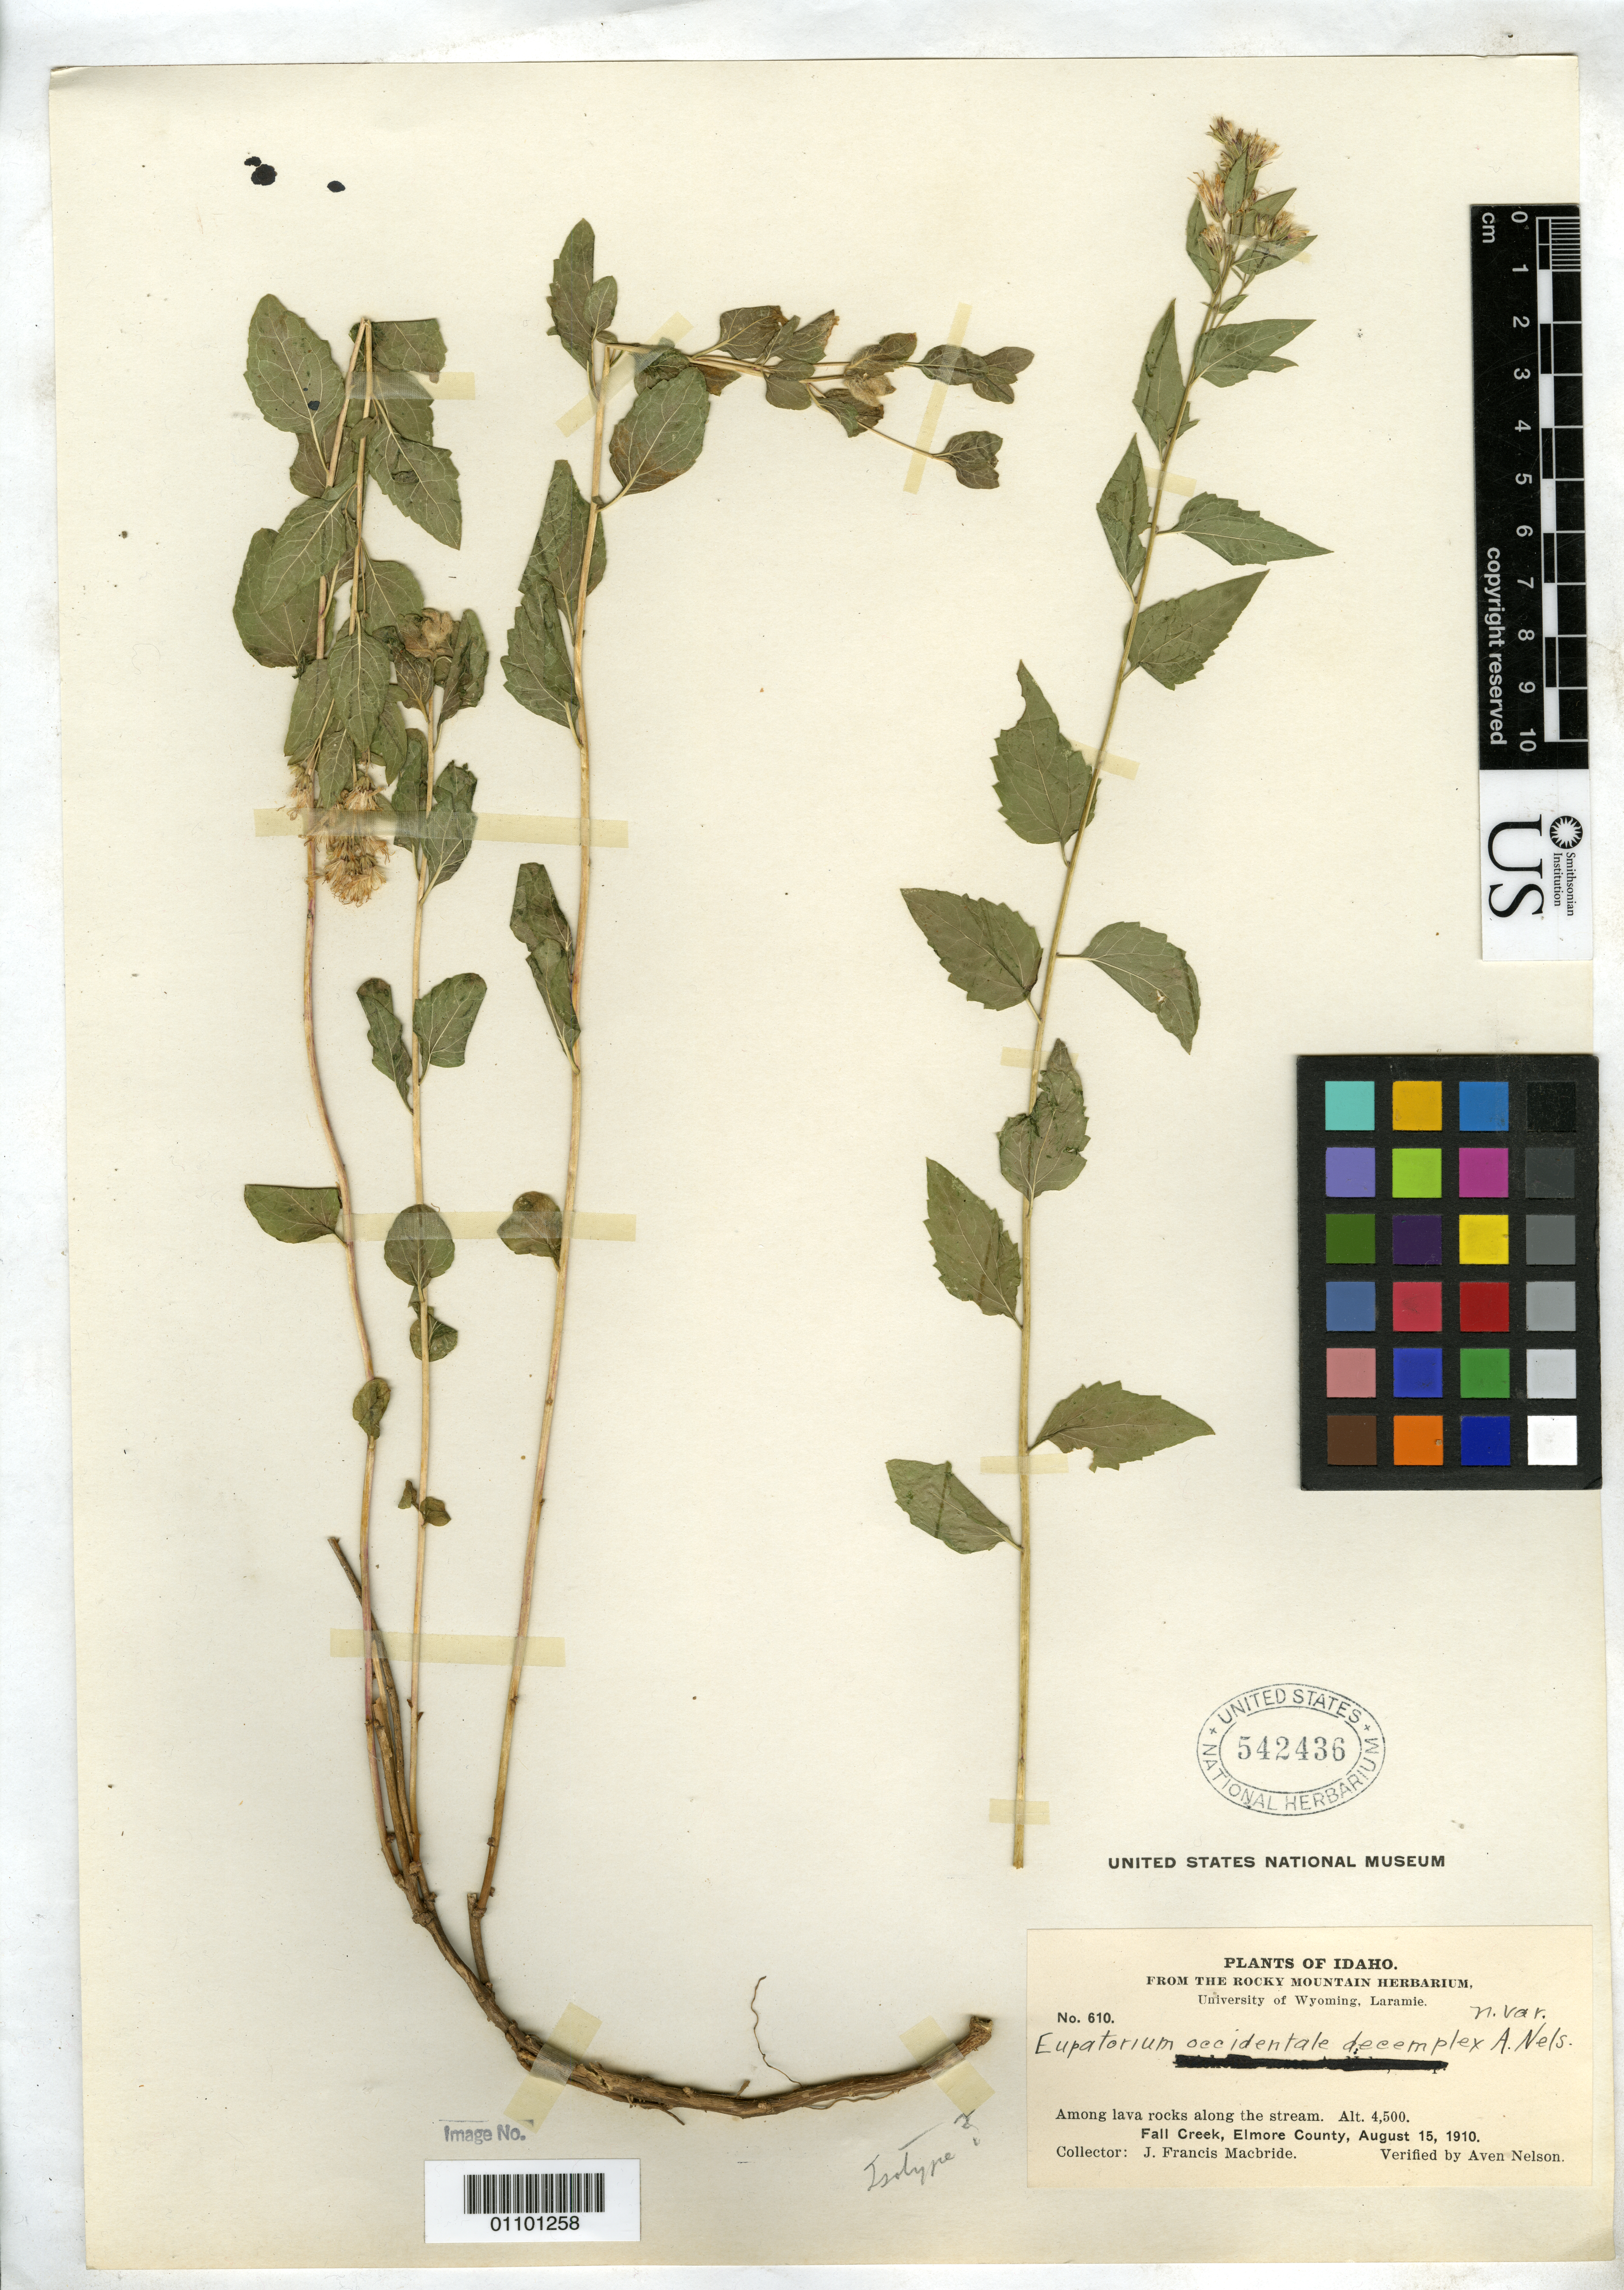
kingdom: Plantae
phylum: Tracheophyta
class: Magnoliopsida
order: Asterales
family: Asteraceae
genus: Eupatorium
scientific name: Eupatorium occidentale var. decemplex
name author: A. Nelson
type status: Isotype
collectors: J. F. Macbride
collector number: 610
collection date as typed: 15 Aug 1910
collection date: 1910-08-15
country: United States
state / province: Idaho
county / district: Elmore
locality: Fall Creek, Elmore County.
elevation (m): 1372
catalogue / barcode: US 542436